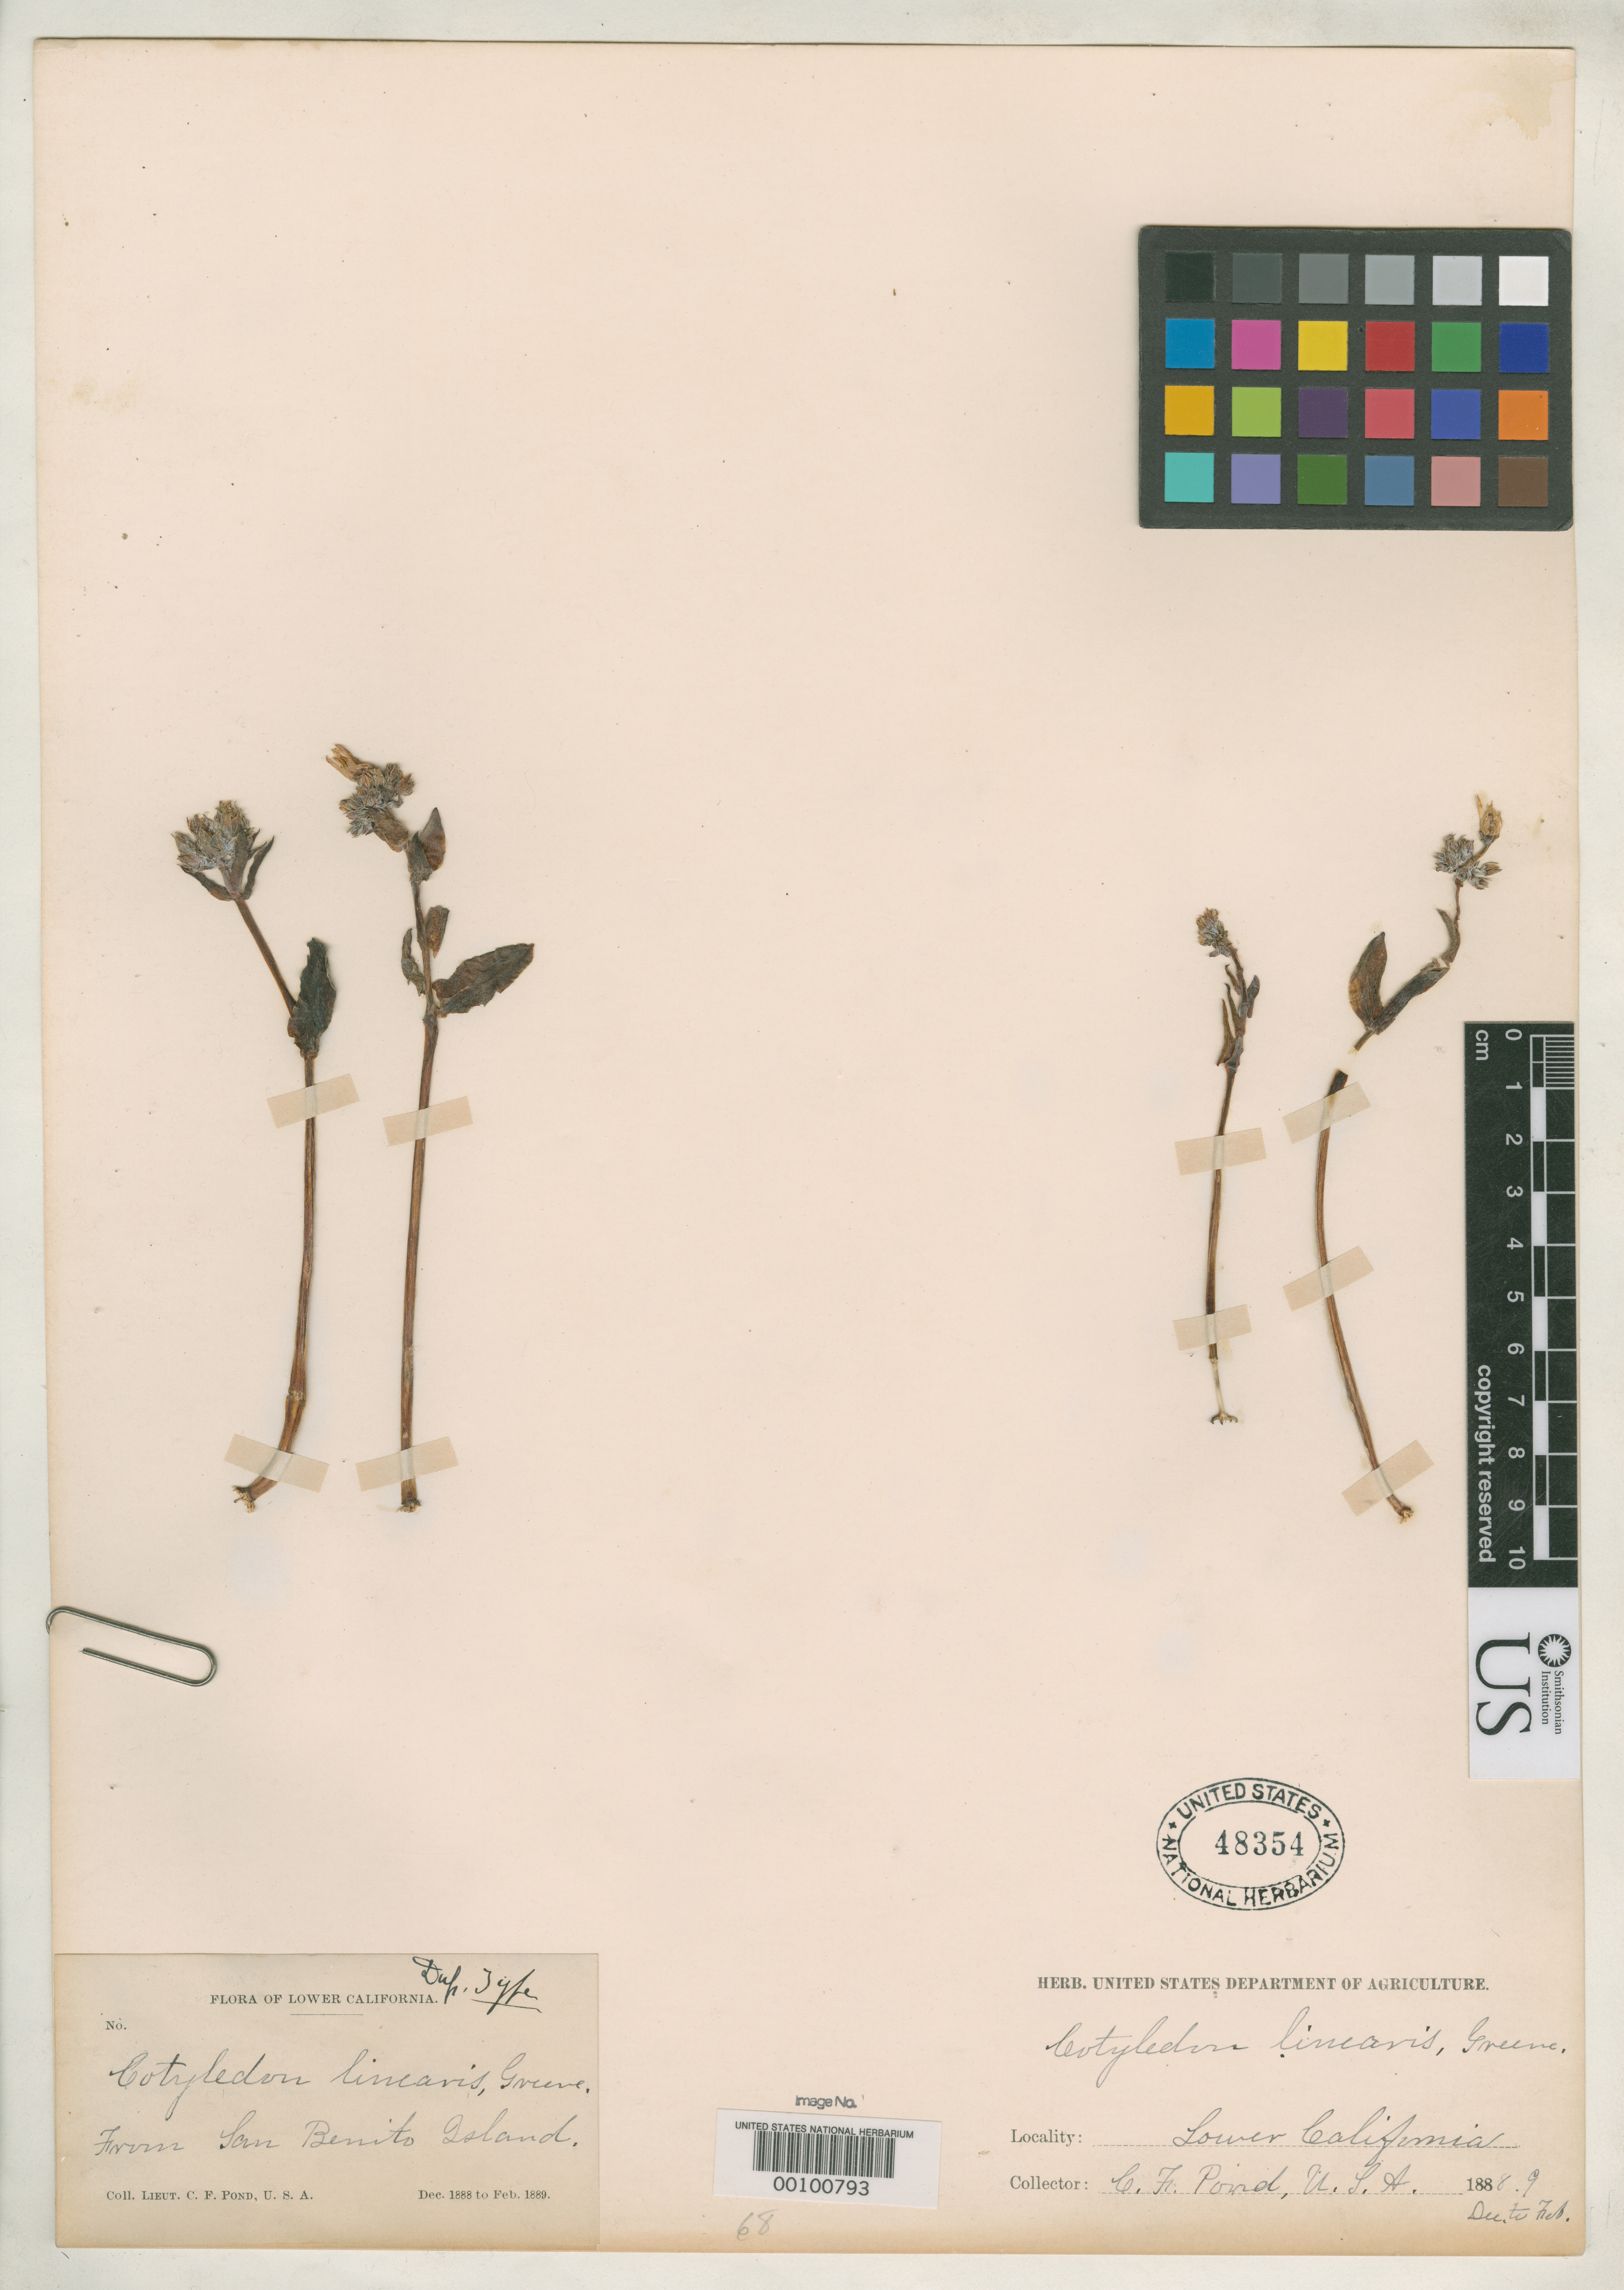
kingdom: Plantae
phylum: Tracheophyta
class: Magnoliopsida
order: Saxifragales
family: Crassulaceae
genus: Cotyledon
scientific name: Cotyledon linearis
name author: Greene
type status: Type Collection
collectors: C. Pond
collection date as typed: Dec 1888 to -- Feb 1889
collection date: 1888-12/1889-02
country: United States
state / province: California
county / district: San Benito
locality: San Benito.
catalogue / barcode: US 48354